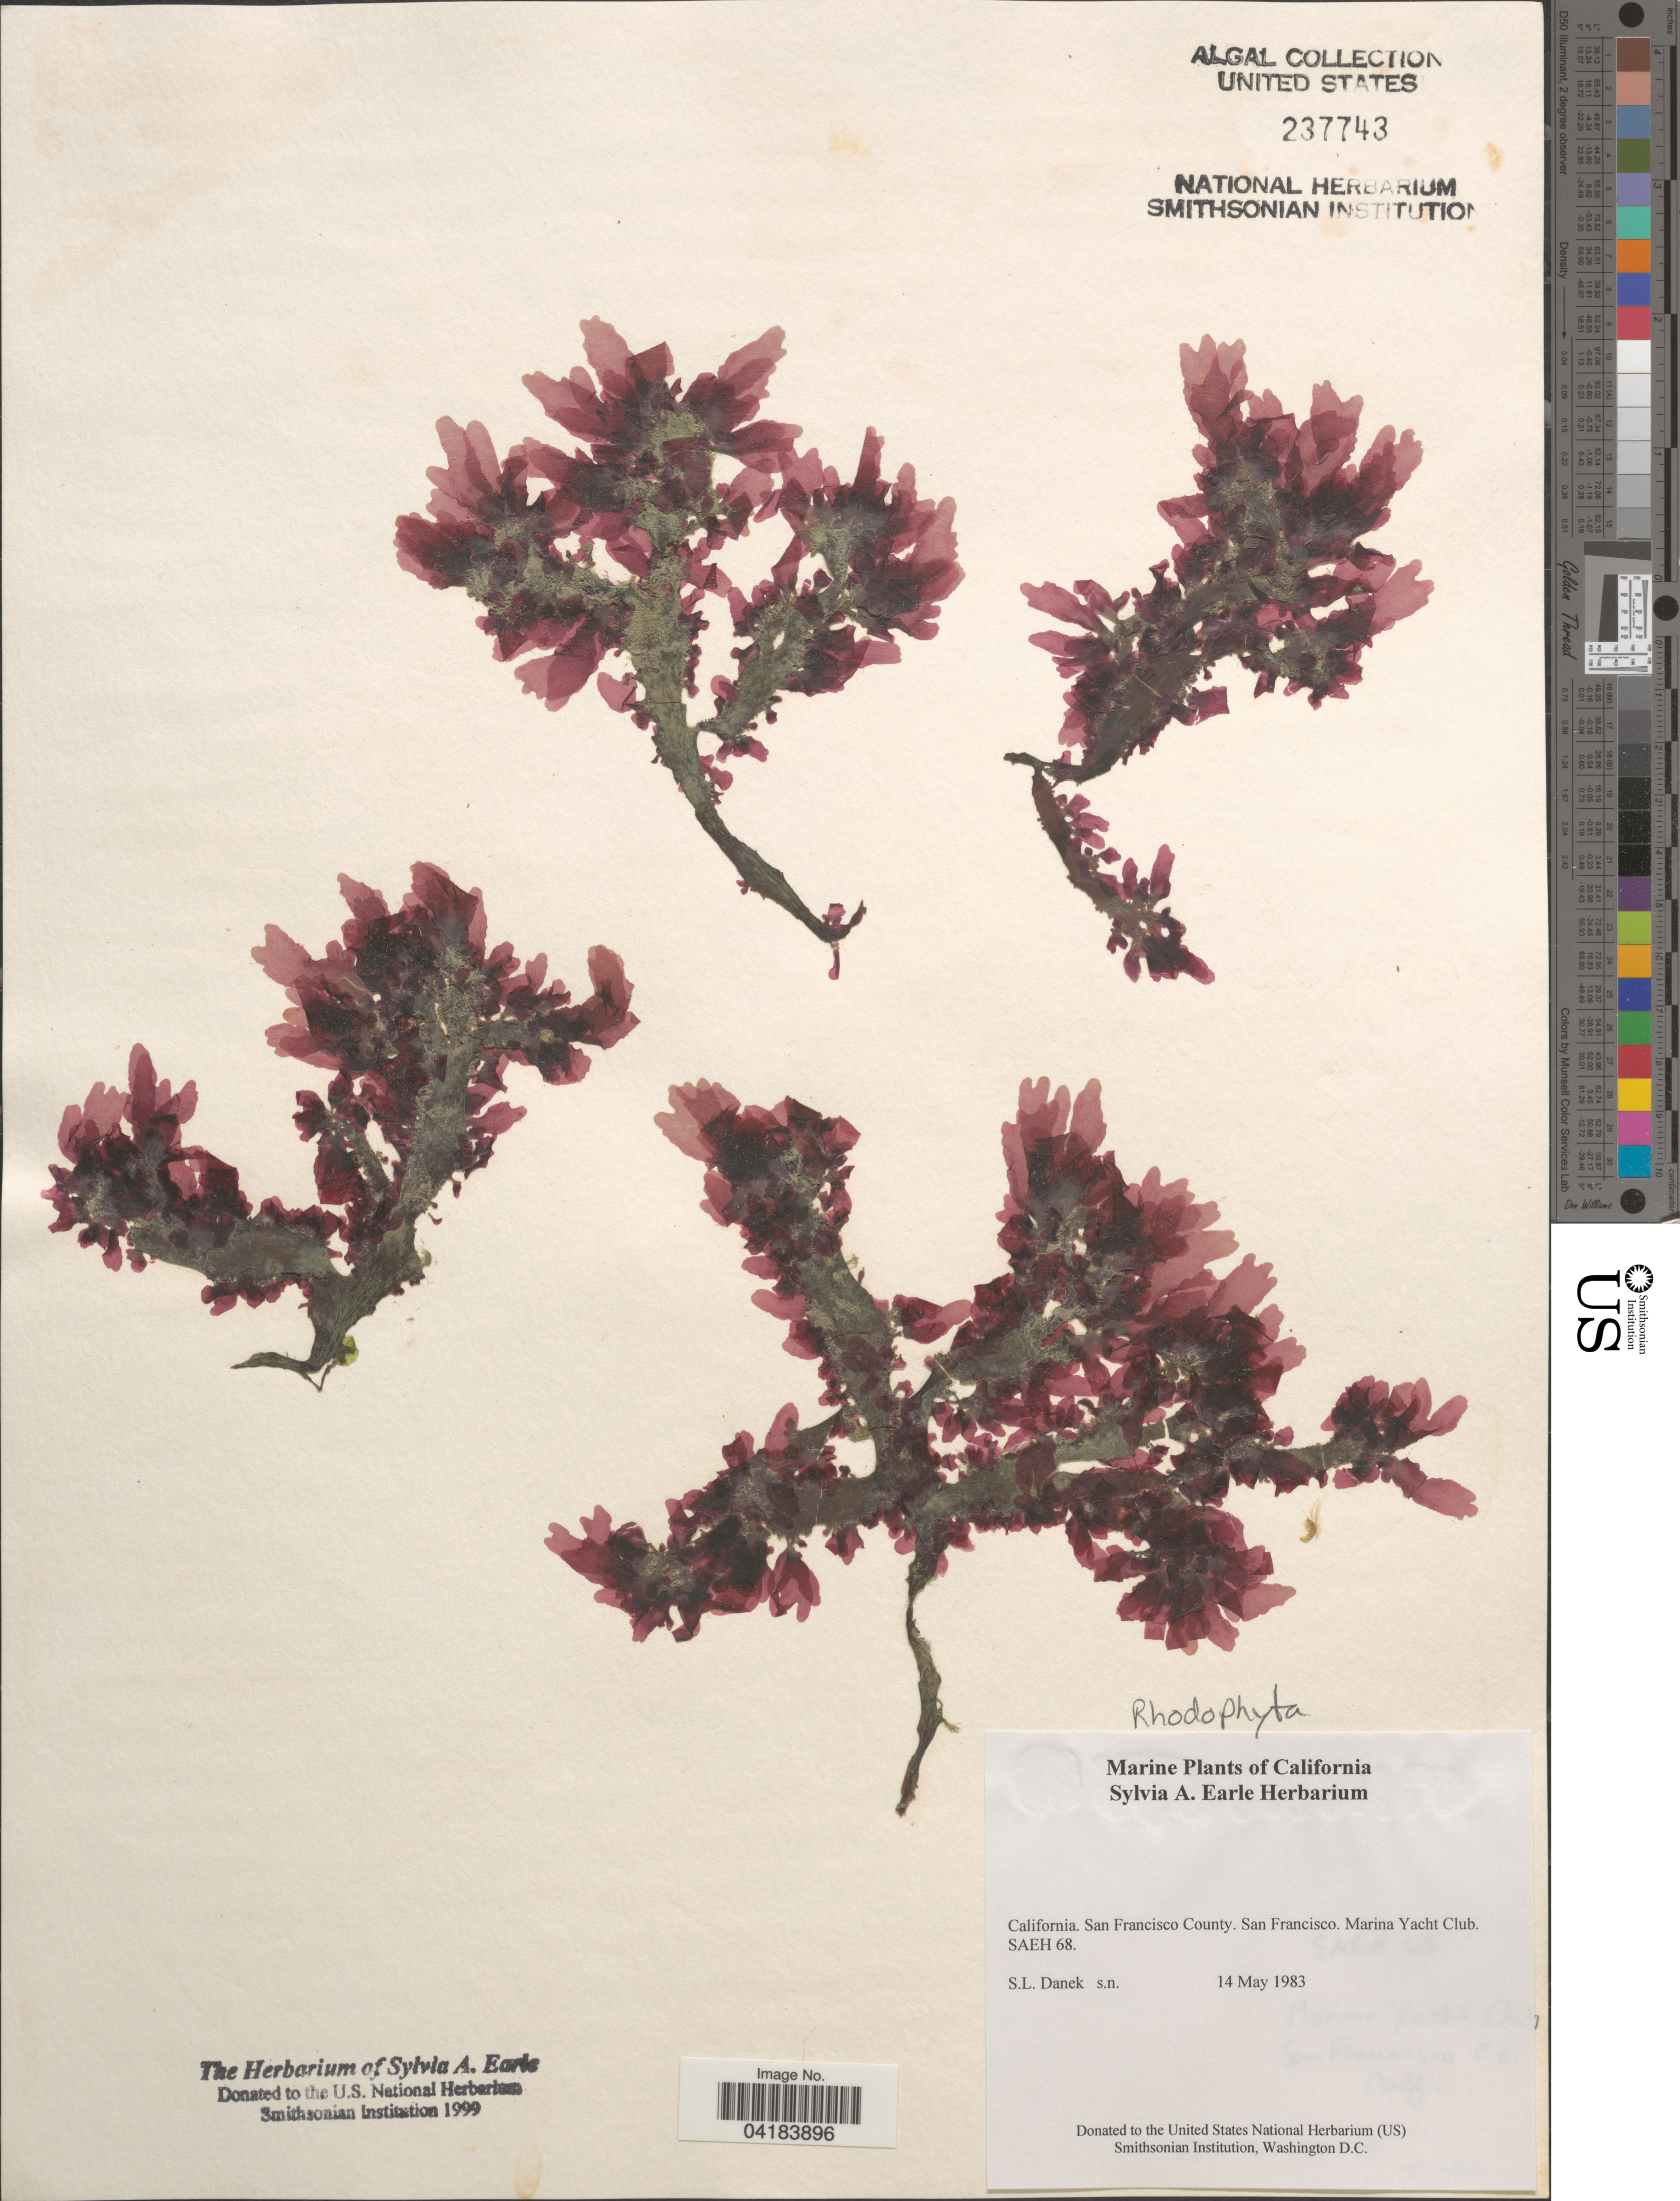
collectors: S. Danek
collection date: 1983-05-14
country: United States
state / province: California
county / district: San Francisco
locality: San Francisco County. San Francisco. Marina Yacht Club.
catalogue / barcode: US 237743